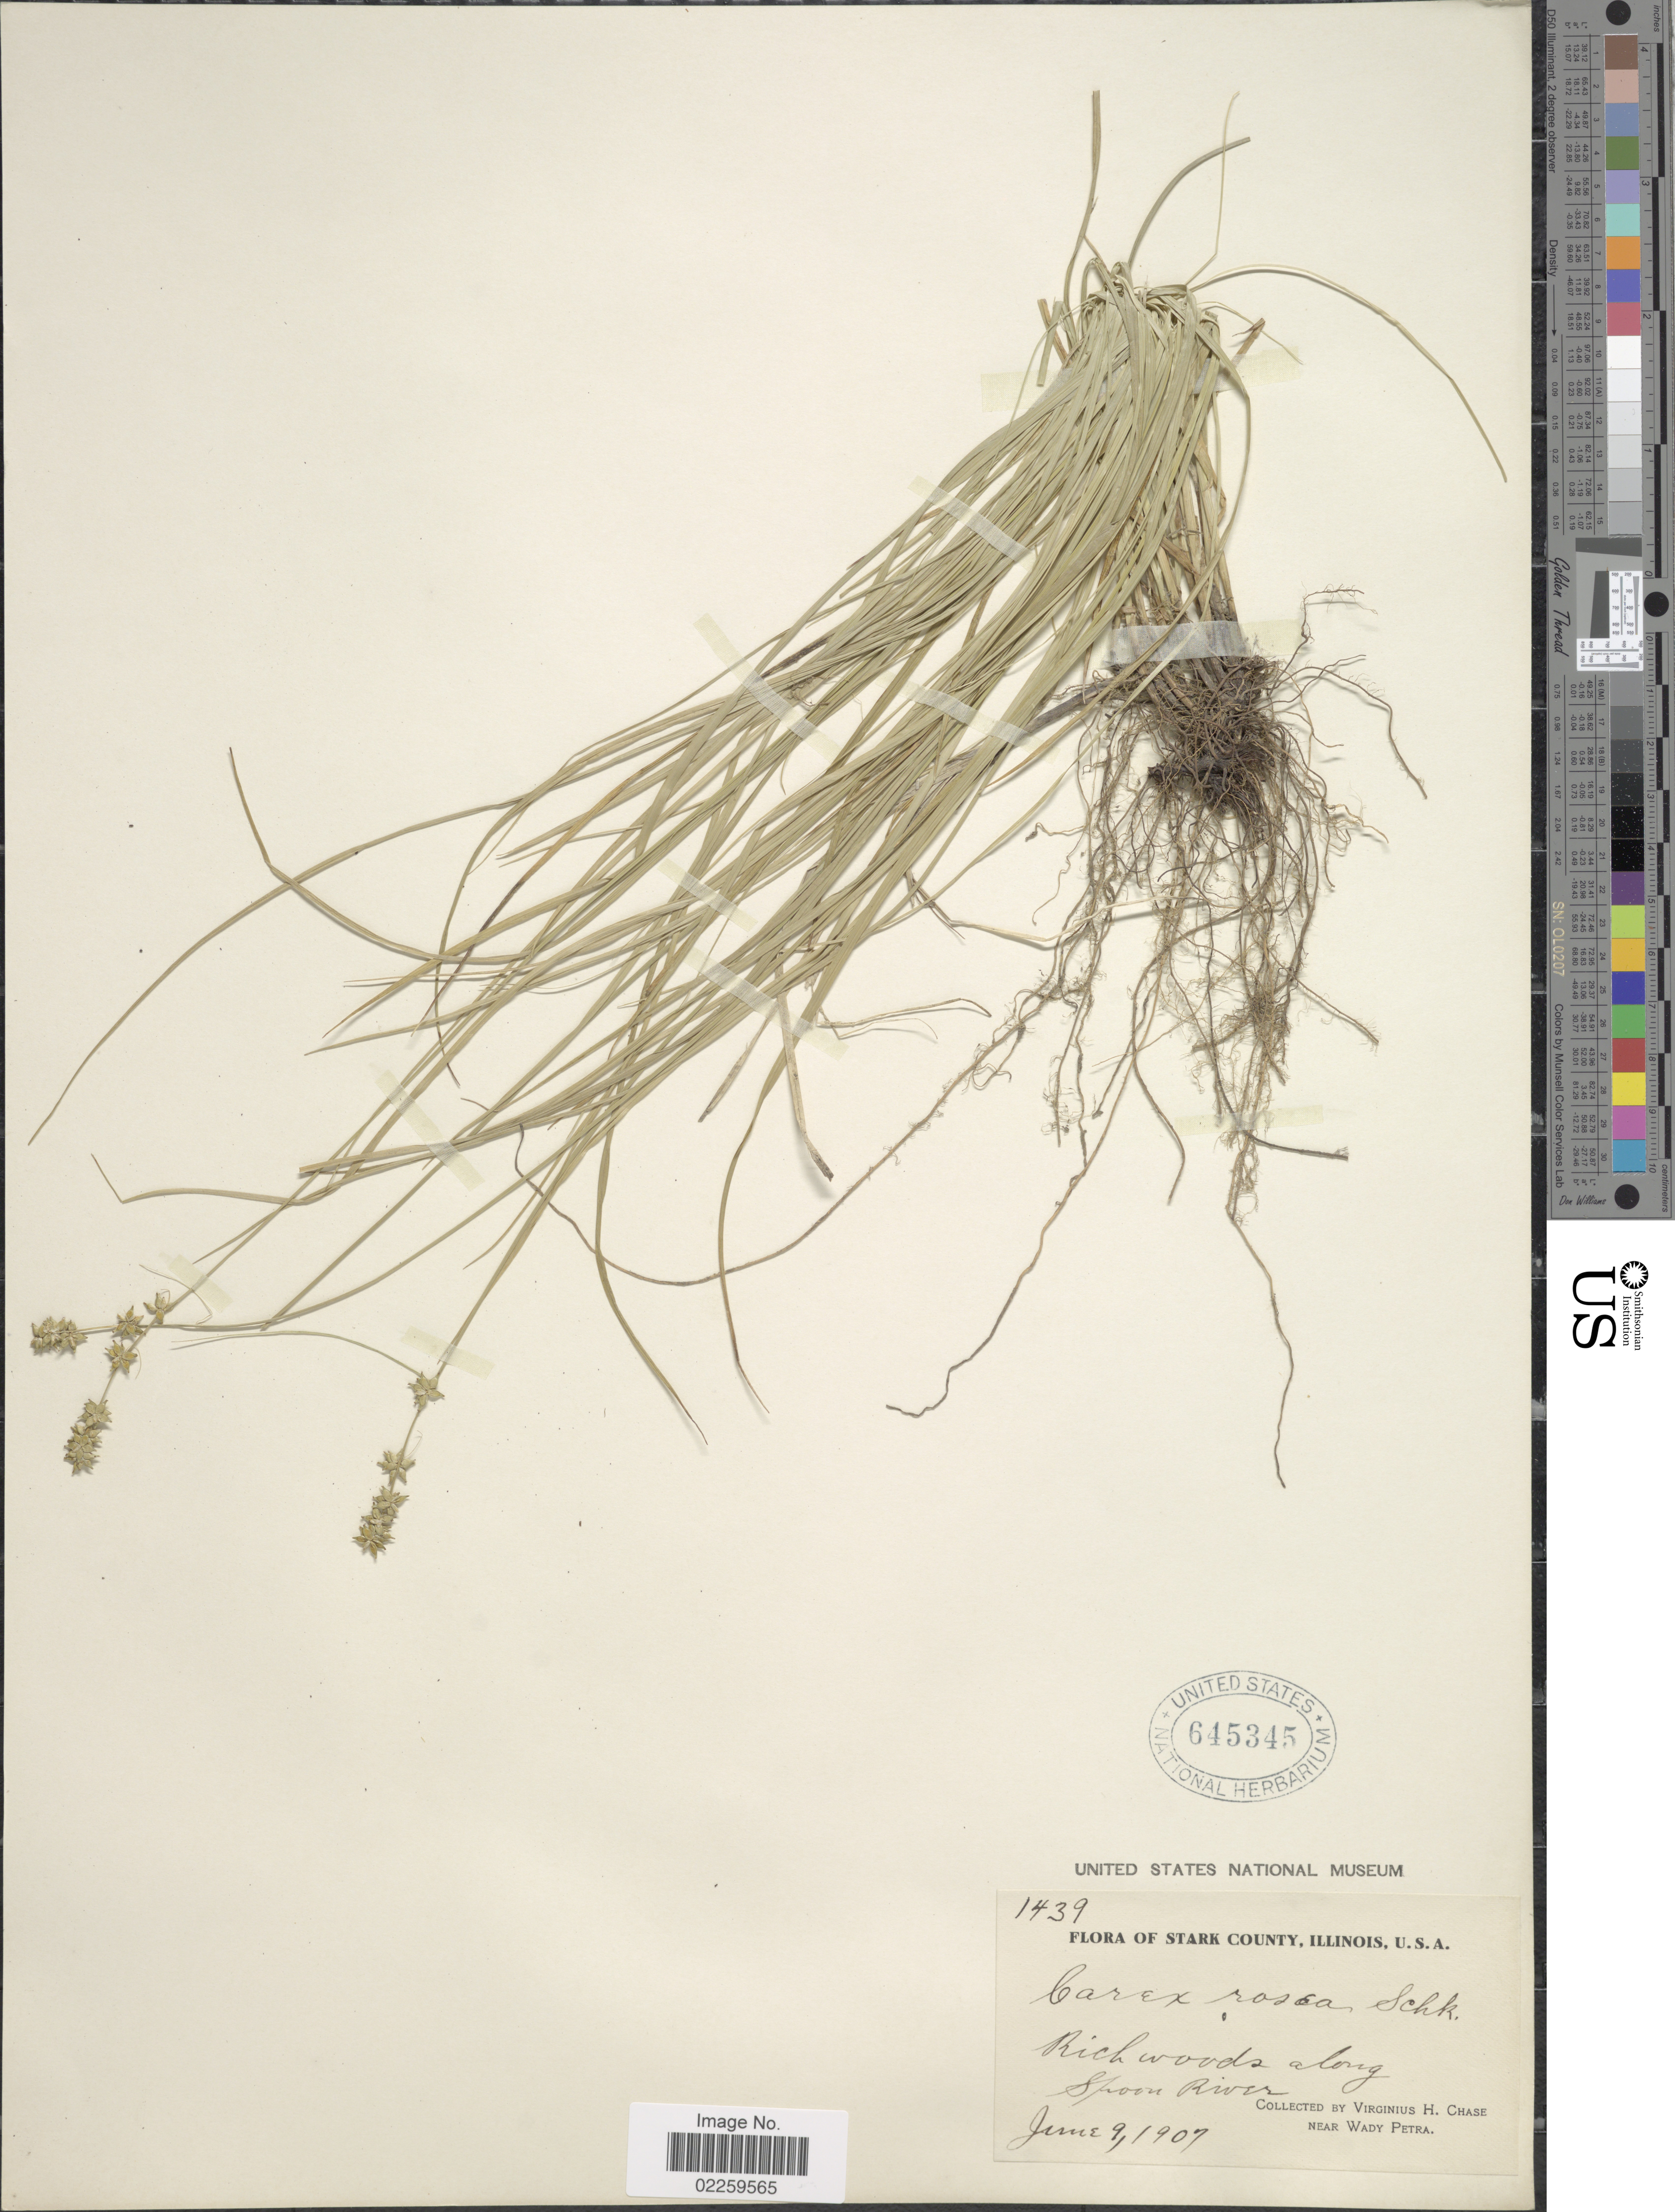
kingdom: Plantae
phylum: Tracheophyta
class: Liliopsida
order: Poales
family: Cyperaceae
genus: Carex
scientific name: Carex rosea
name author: Willd.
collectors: V. H. Chase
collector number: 1439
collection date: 1907-06-09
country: United States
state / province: Illinois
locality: Rich woods along Spoon River. Near Wady Petra.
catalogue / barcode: US 645345